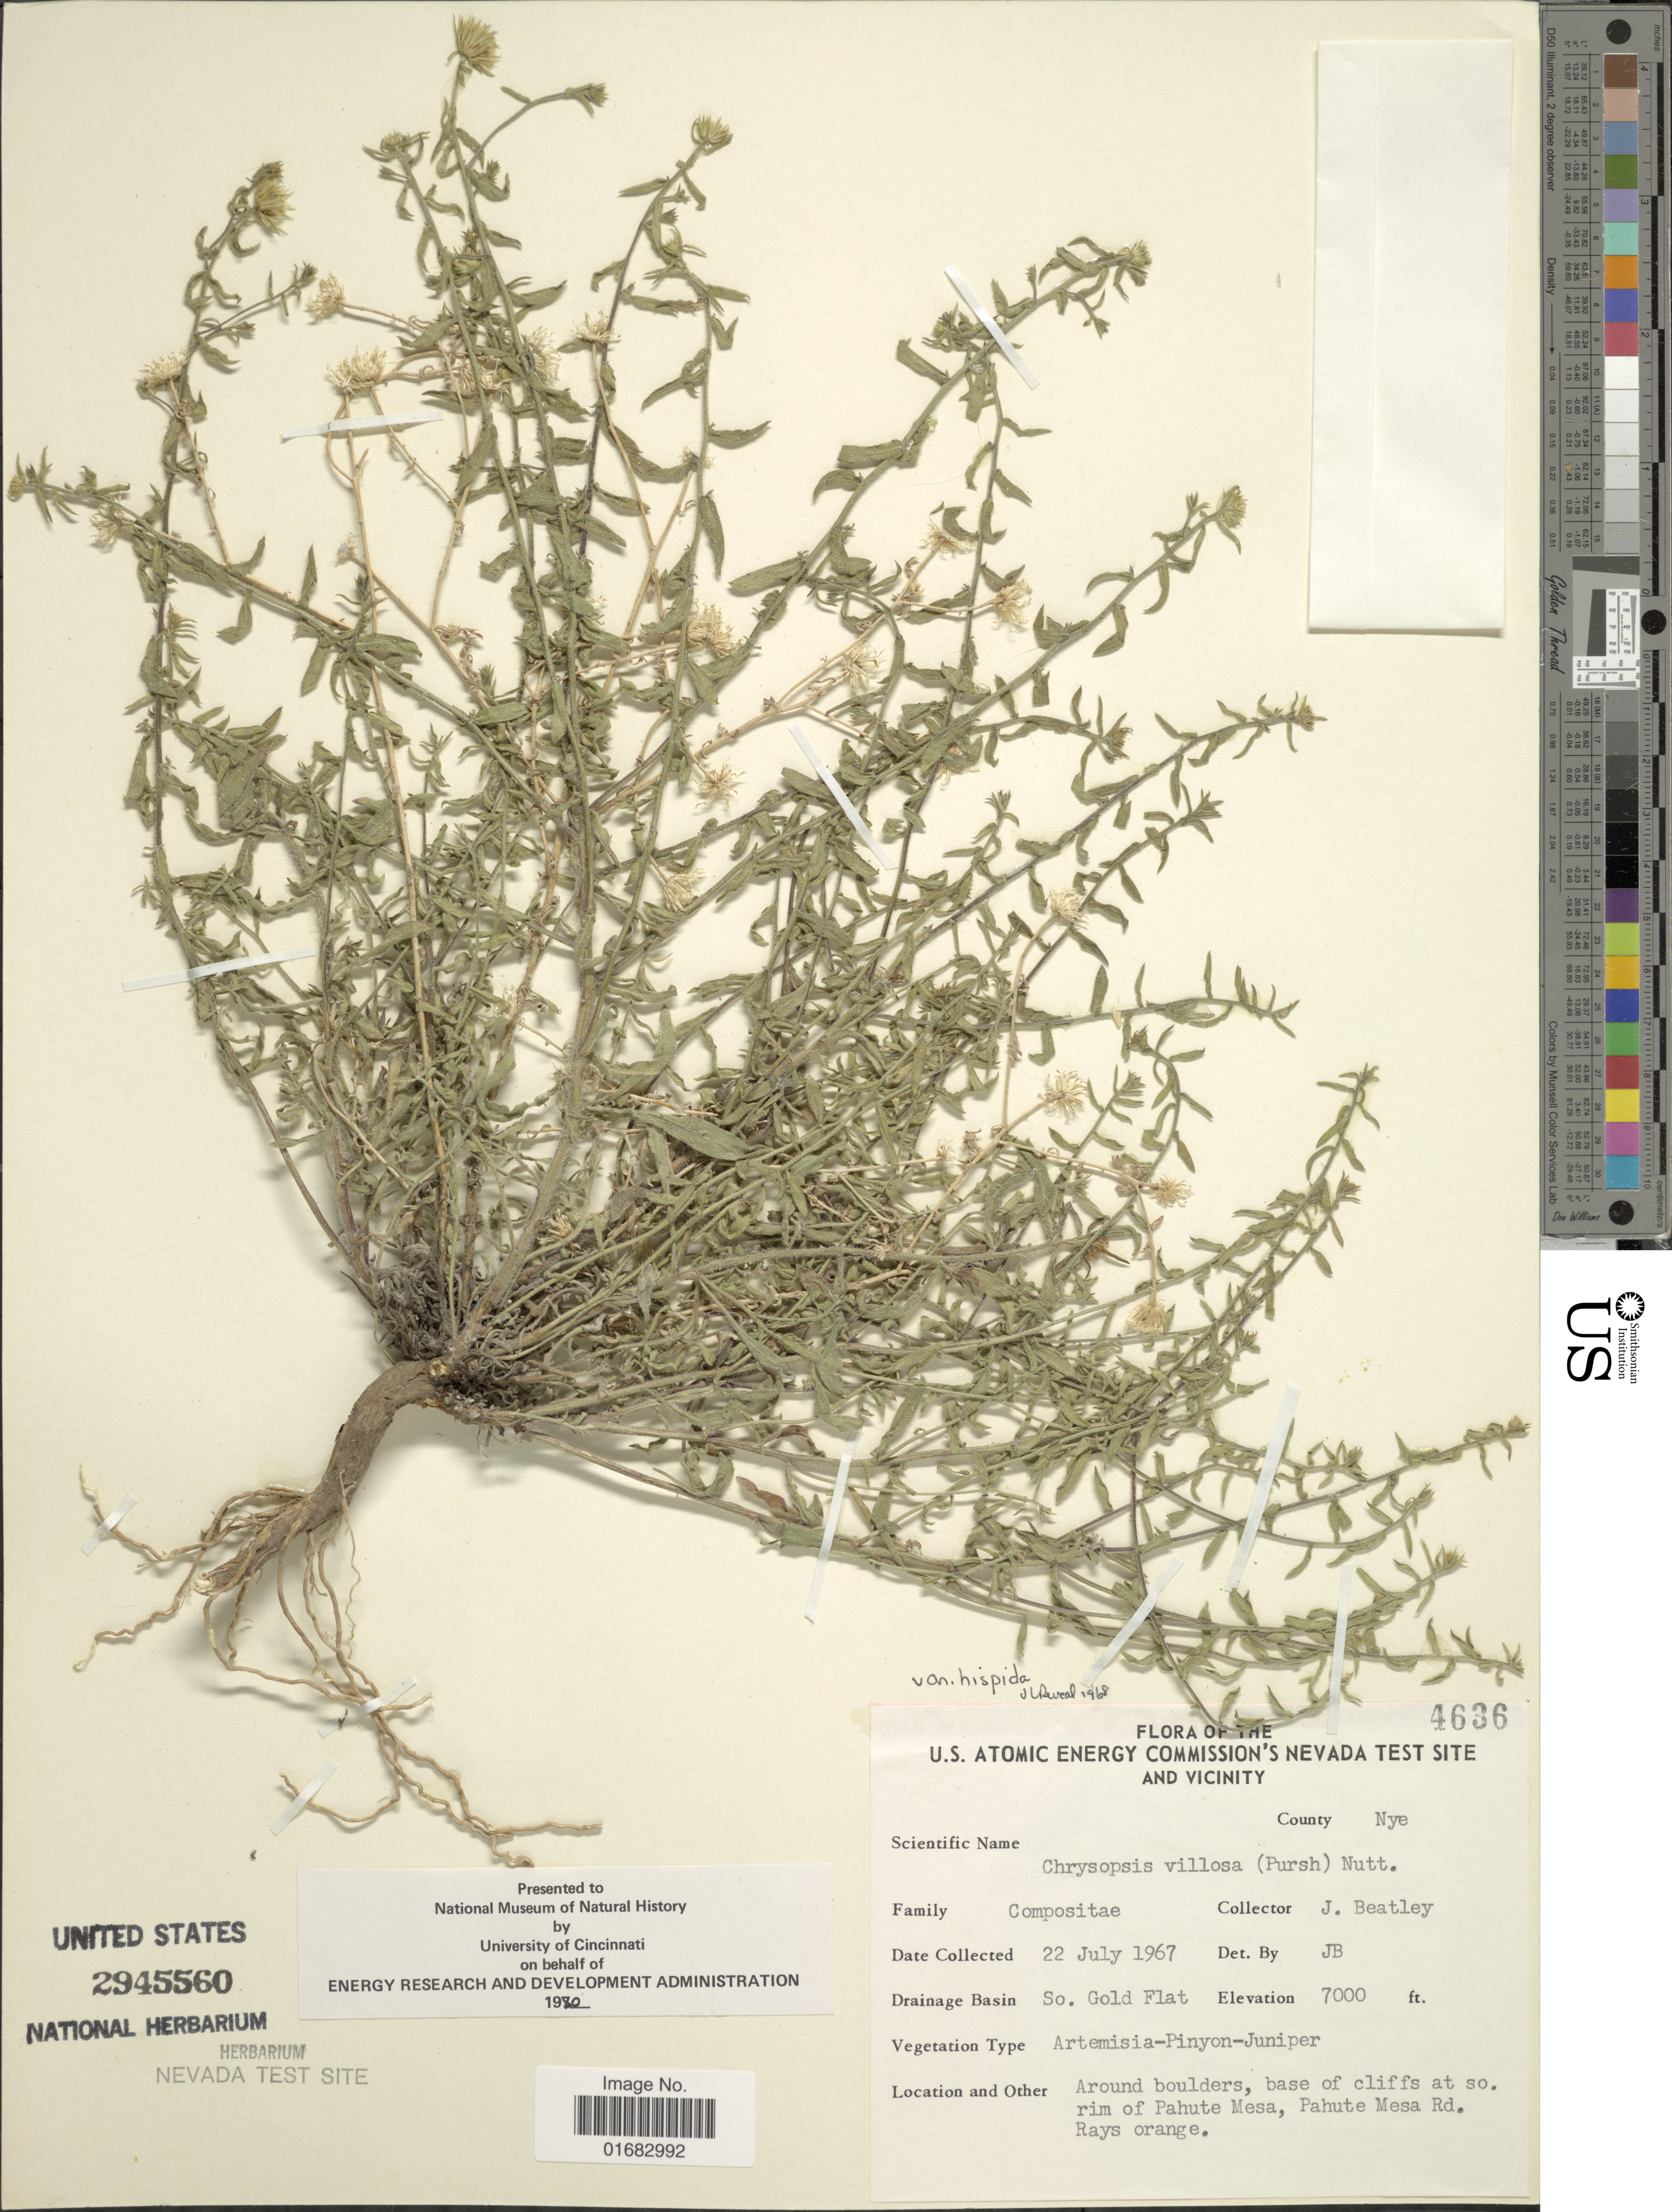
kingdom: Plantae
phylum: Tracheophyta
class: Magnoliopsida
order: Asterales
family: Asteraceae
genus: Heterotheca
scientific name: Heterotheca villosa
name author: (Pursh) Shinners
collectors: J. C. Beatley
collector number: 4636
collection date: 1967-07-22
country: United States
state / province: Nevada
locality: U.S. Atomic Energy Commission's Nevada Test Site and Vicinity, County Nye, So. Gold Flat, Around boulders, base of cliffs at so. rim of Pahtute Mesa, Pahute Mesa Rd,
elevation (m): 2134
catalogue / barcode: US 2945560